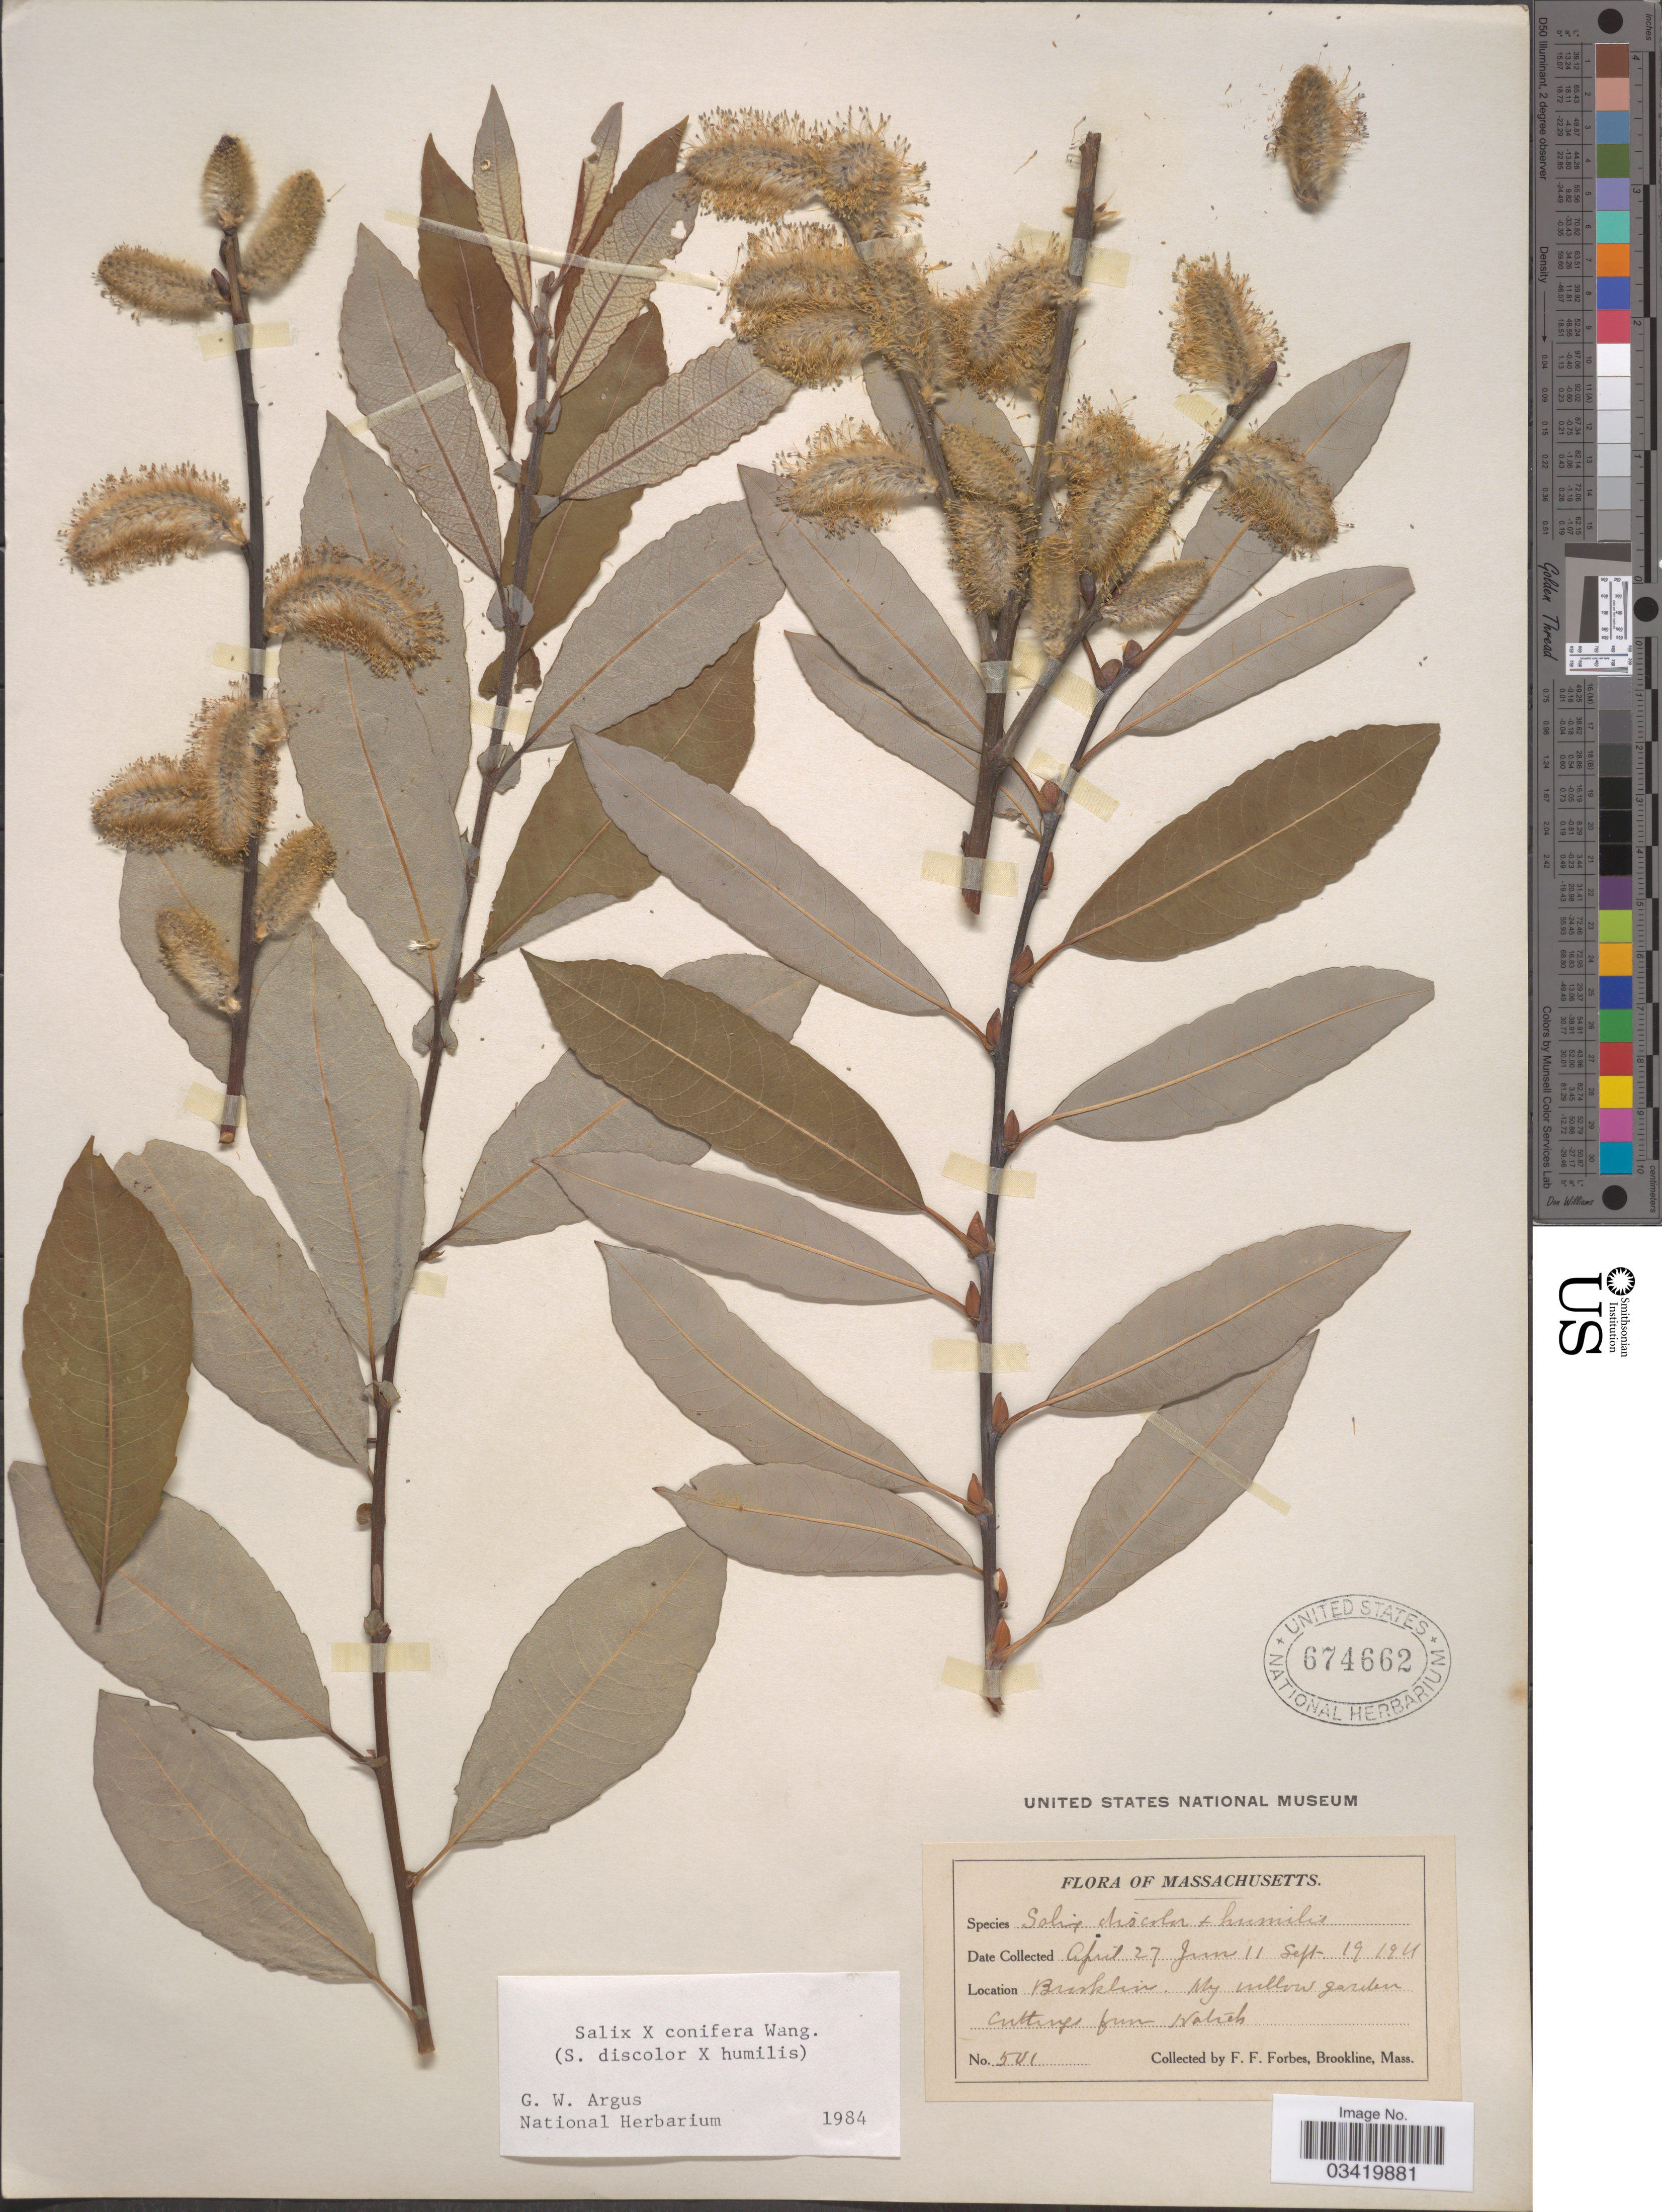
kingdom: Plantae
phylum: Tracheophyta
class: Magnoliopsida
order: Malpighiales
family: Salicaceae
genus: Salix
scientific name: Salix x conifera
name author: Wangenh.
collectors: F. Forbes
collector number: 501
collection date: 1911-04-27/1911-09-19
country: United States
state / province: Massachusetts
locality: Brookline. My willow garden.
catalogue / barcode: US 674662